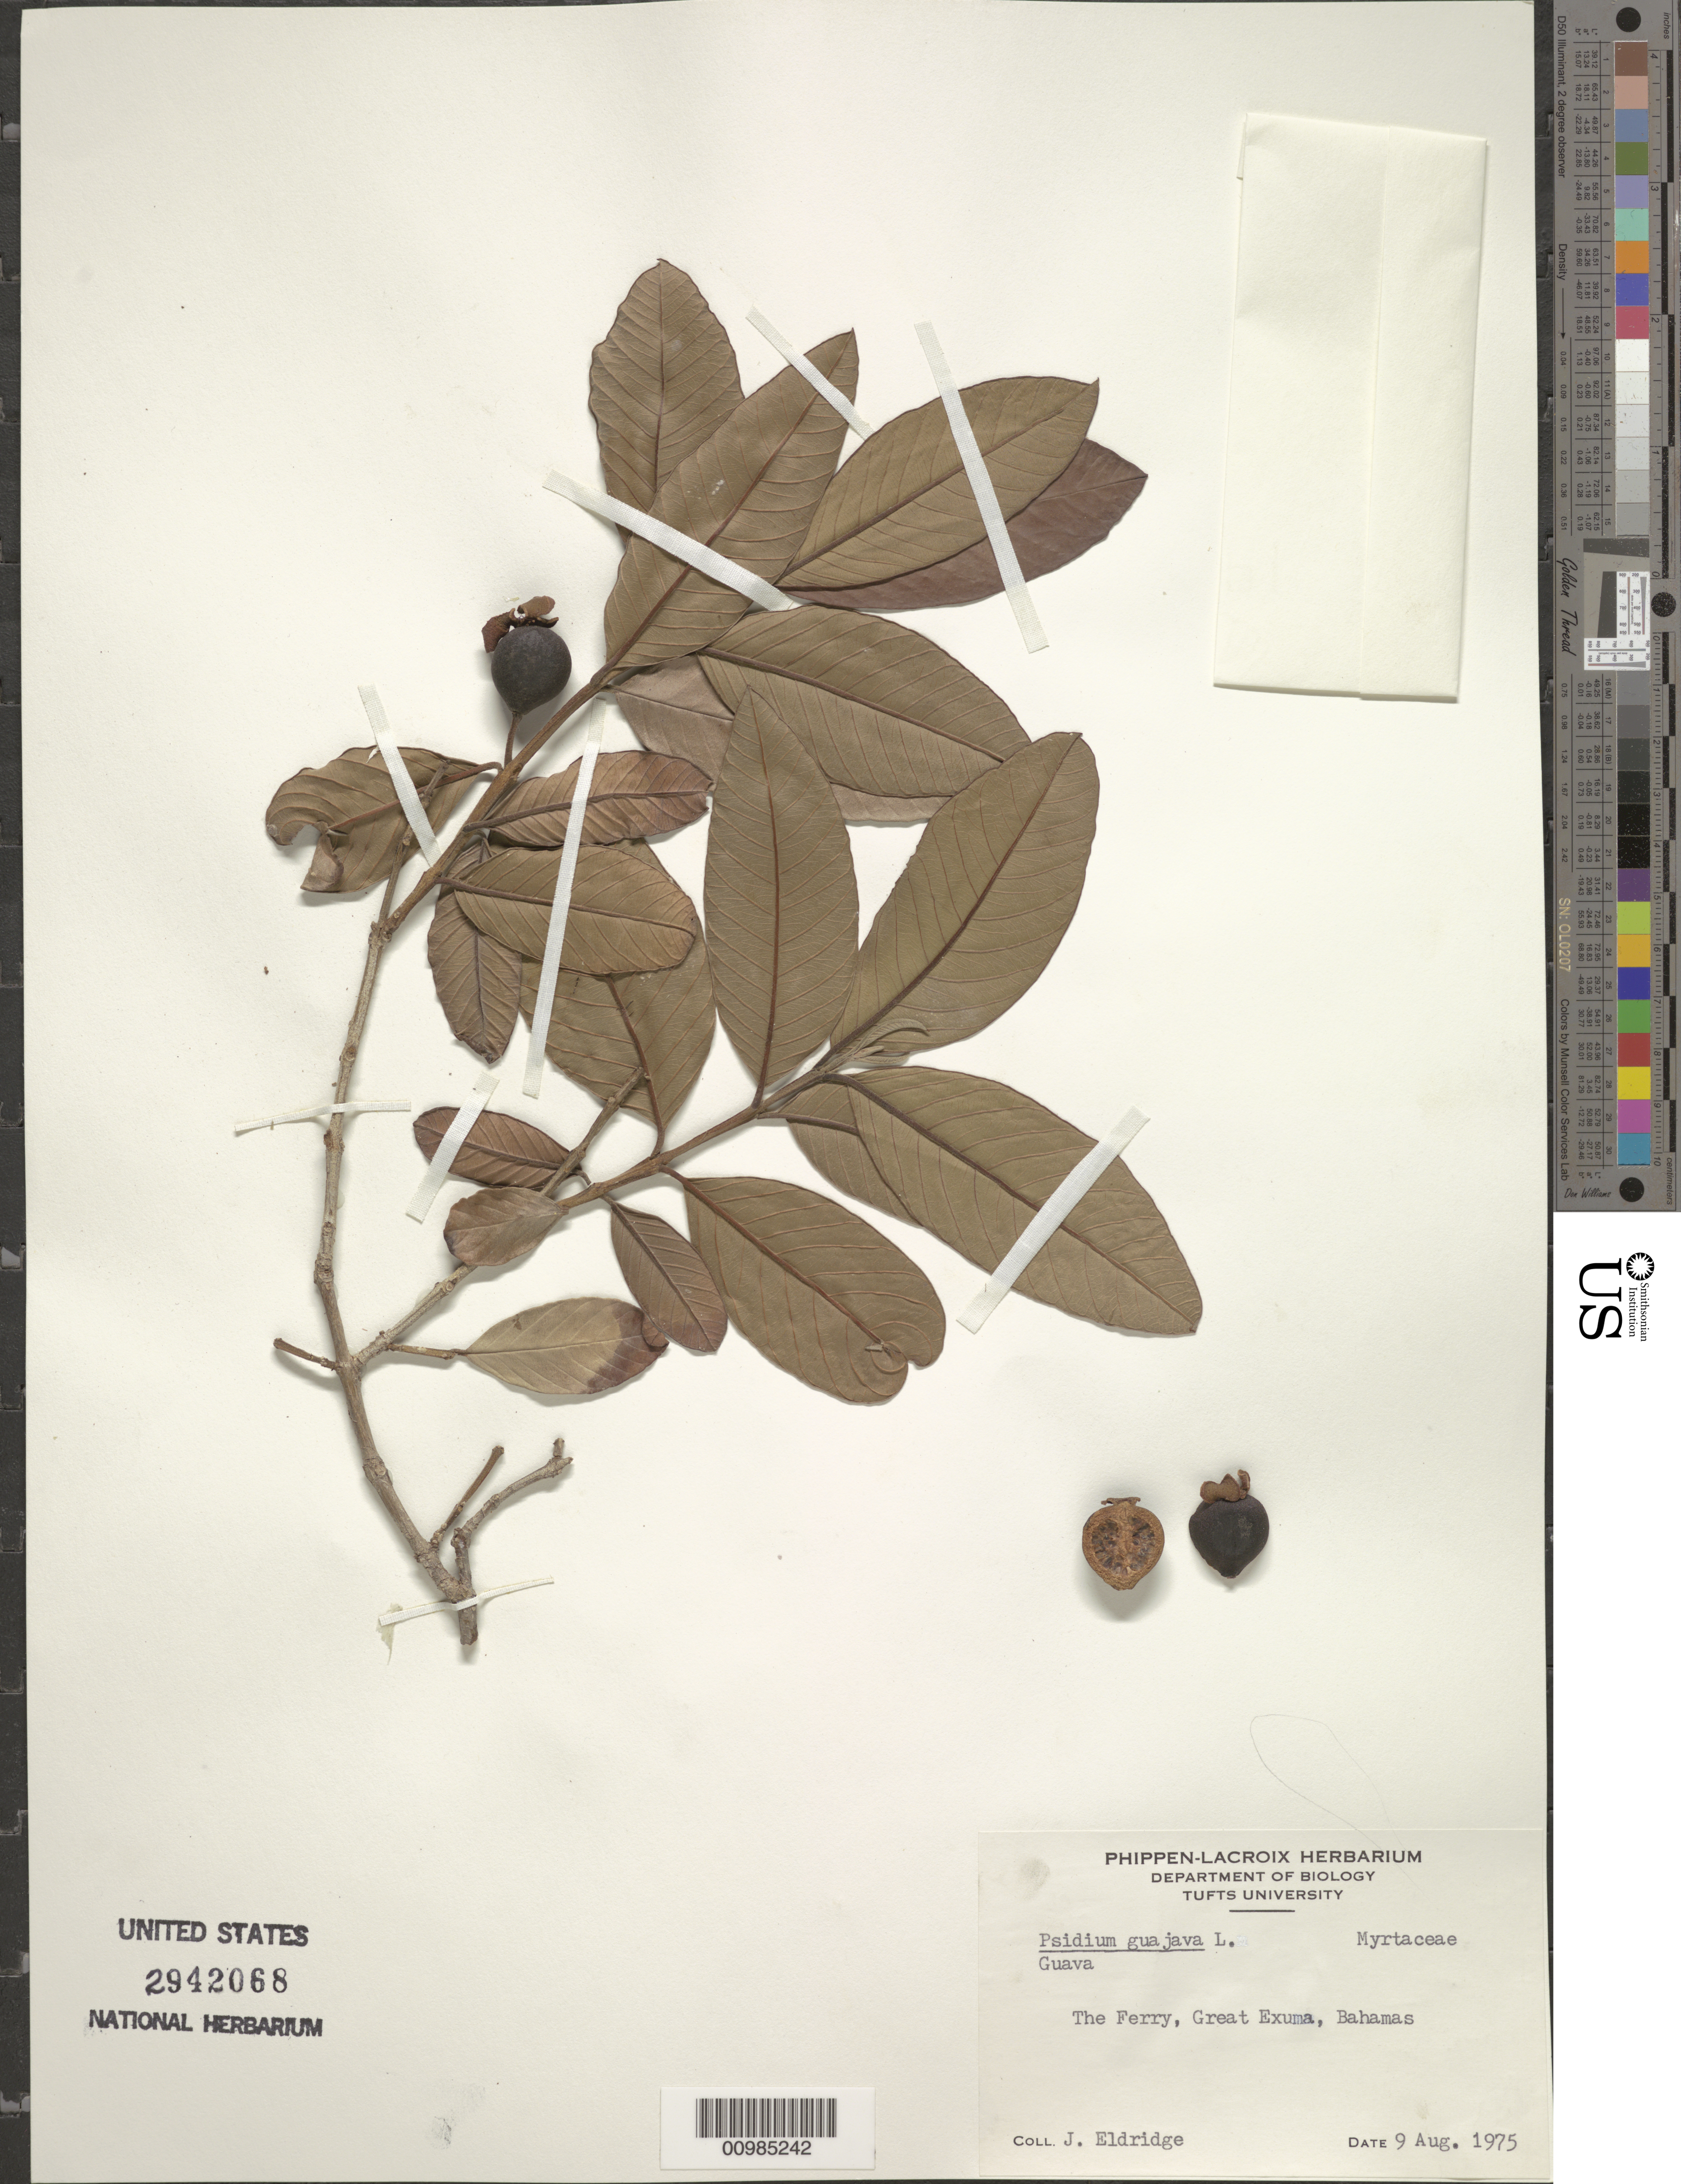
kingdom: Plantae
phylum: Tracheophyta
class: Magnoliopsida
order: Myrtales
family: Myrtaceae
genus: Psidium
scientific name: Psidium guajava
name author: L.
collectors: J. Eldridge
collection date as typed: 09 Aug 1975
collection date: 1975-08-09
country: Bahamas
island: Great Exuma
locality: The Ferry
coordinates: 0 N, 0 E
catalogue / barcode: US 2942068